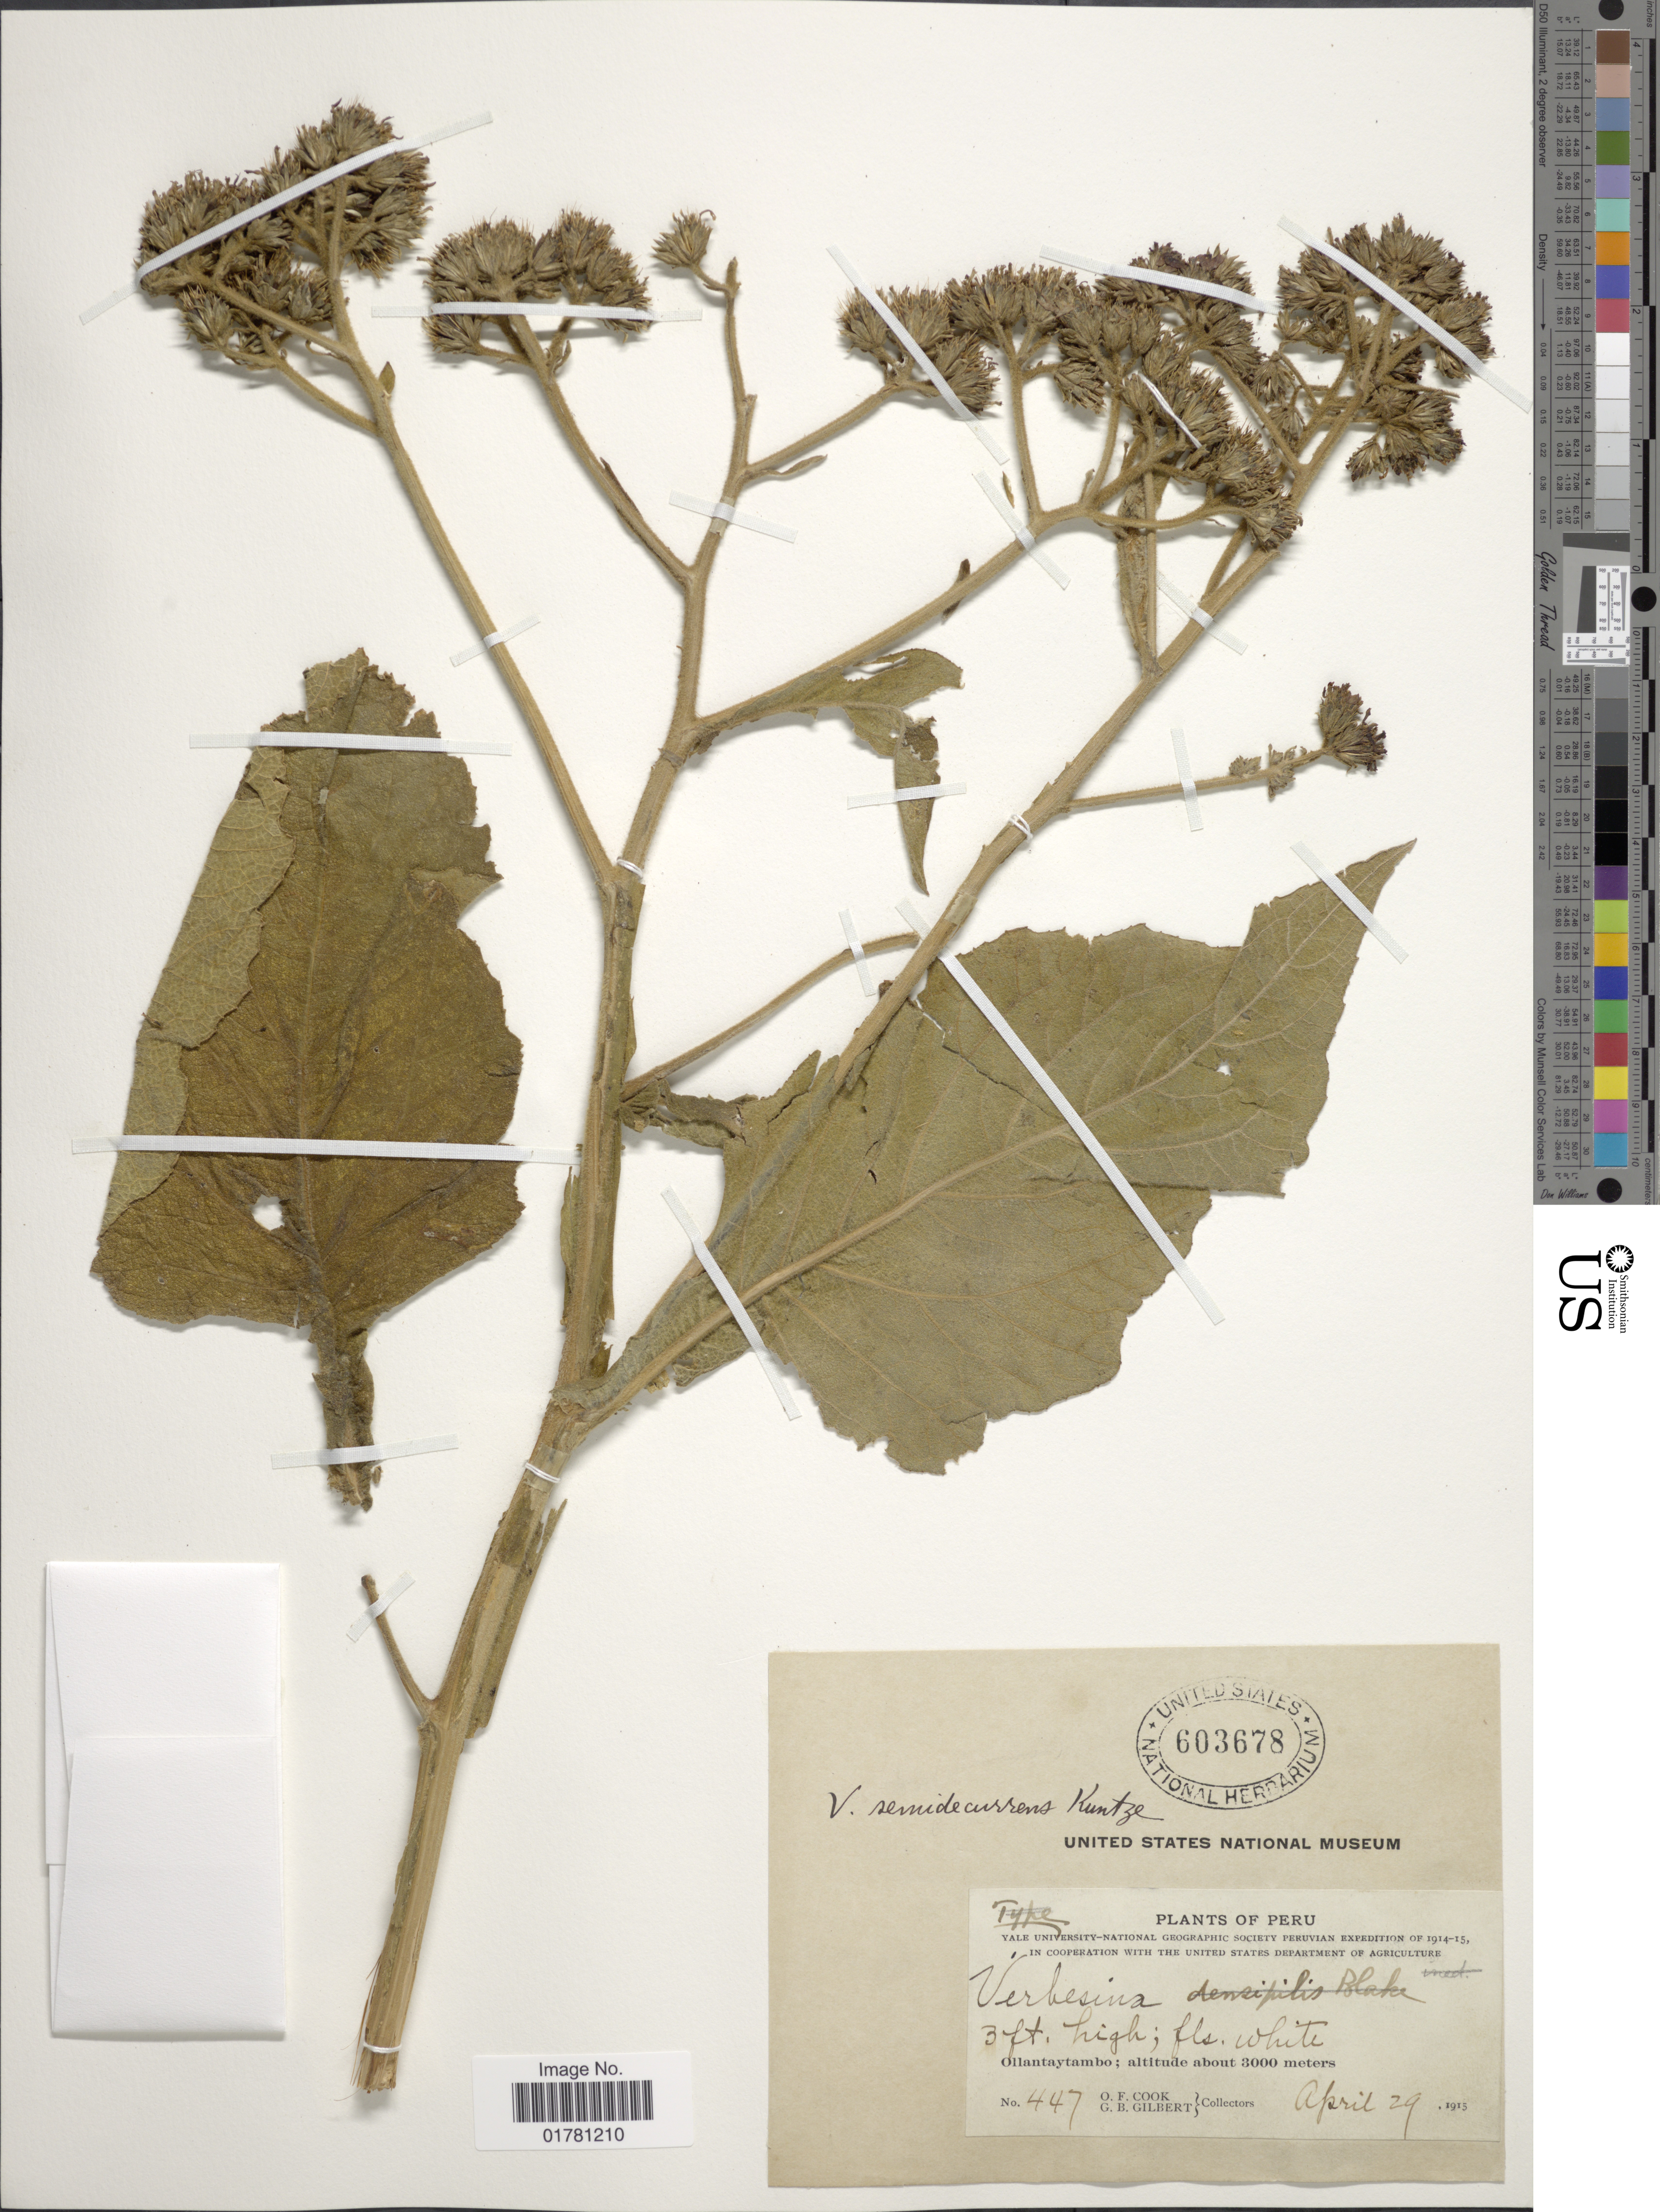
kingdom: Plantae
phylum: Tracheophyta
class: Magnoliopsida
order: Asterales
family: Asteraceae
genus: Verbesina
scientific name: Verbesina semidecurrens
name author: Kuntze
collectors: O. F. Cook & G. B. Gilbert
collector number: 447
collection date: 1915-04-29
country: Peru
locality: Ollantaytambo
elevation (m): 3000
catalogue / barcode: US 603678